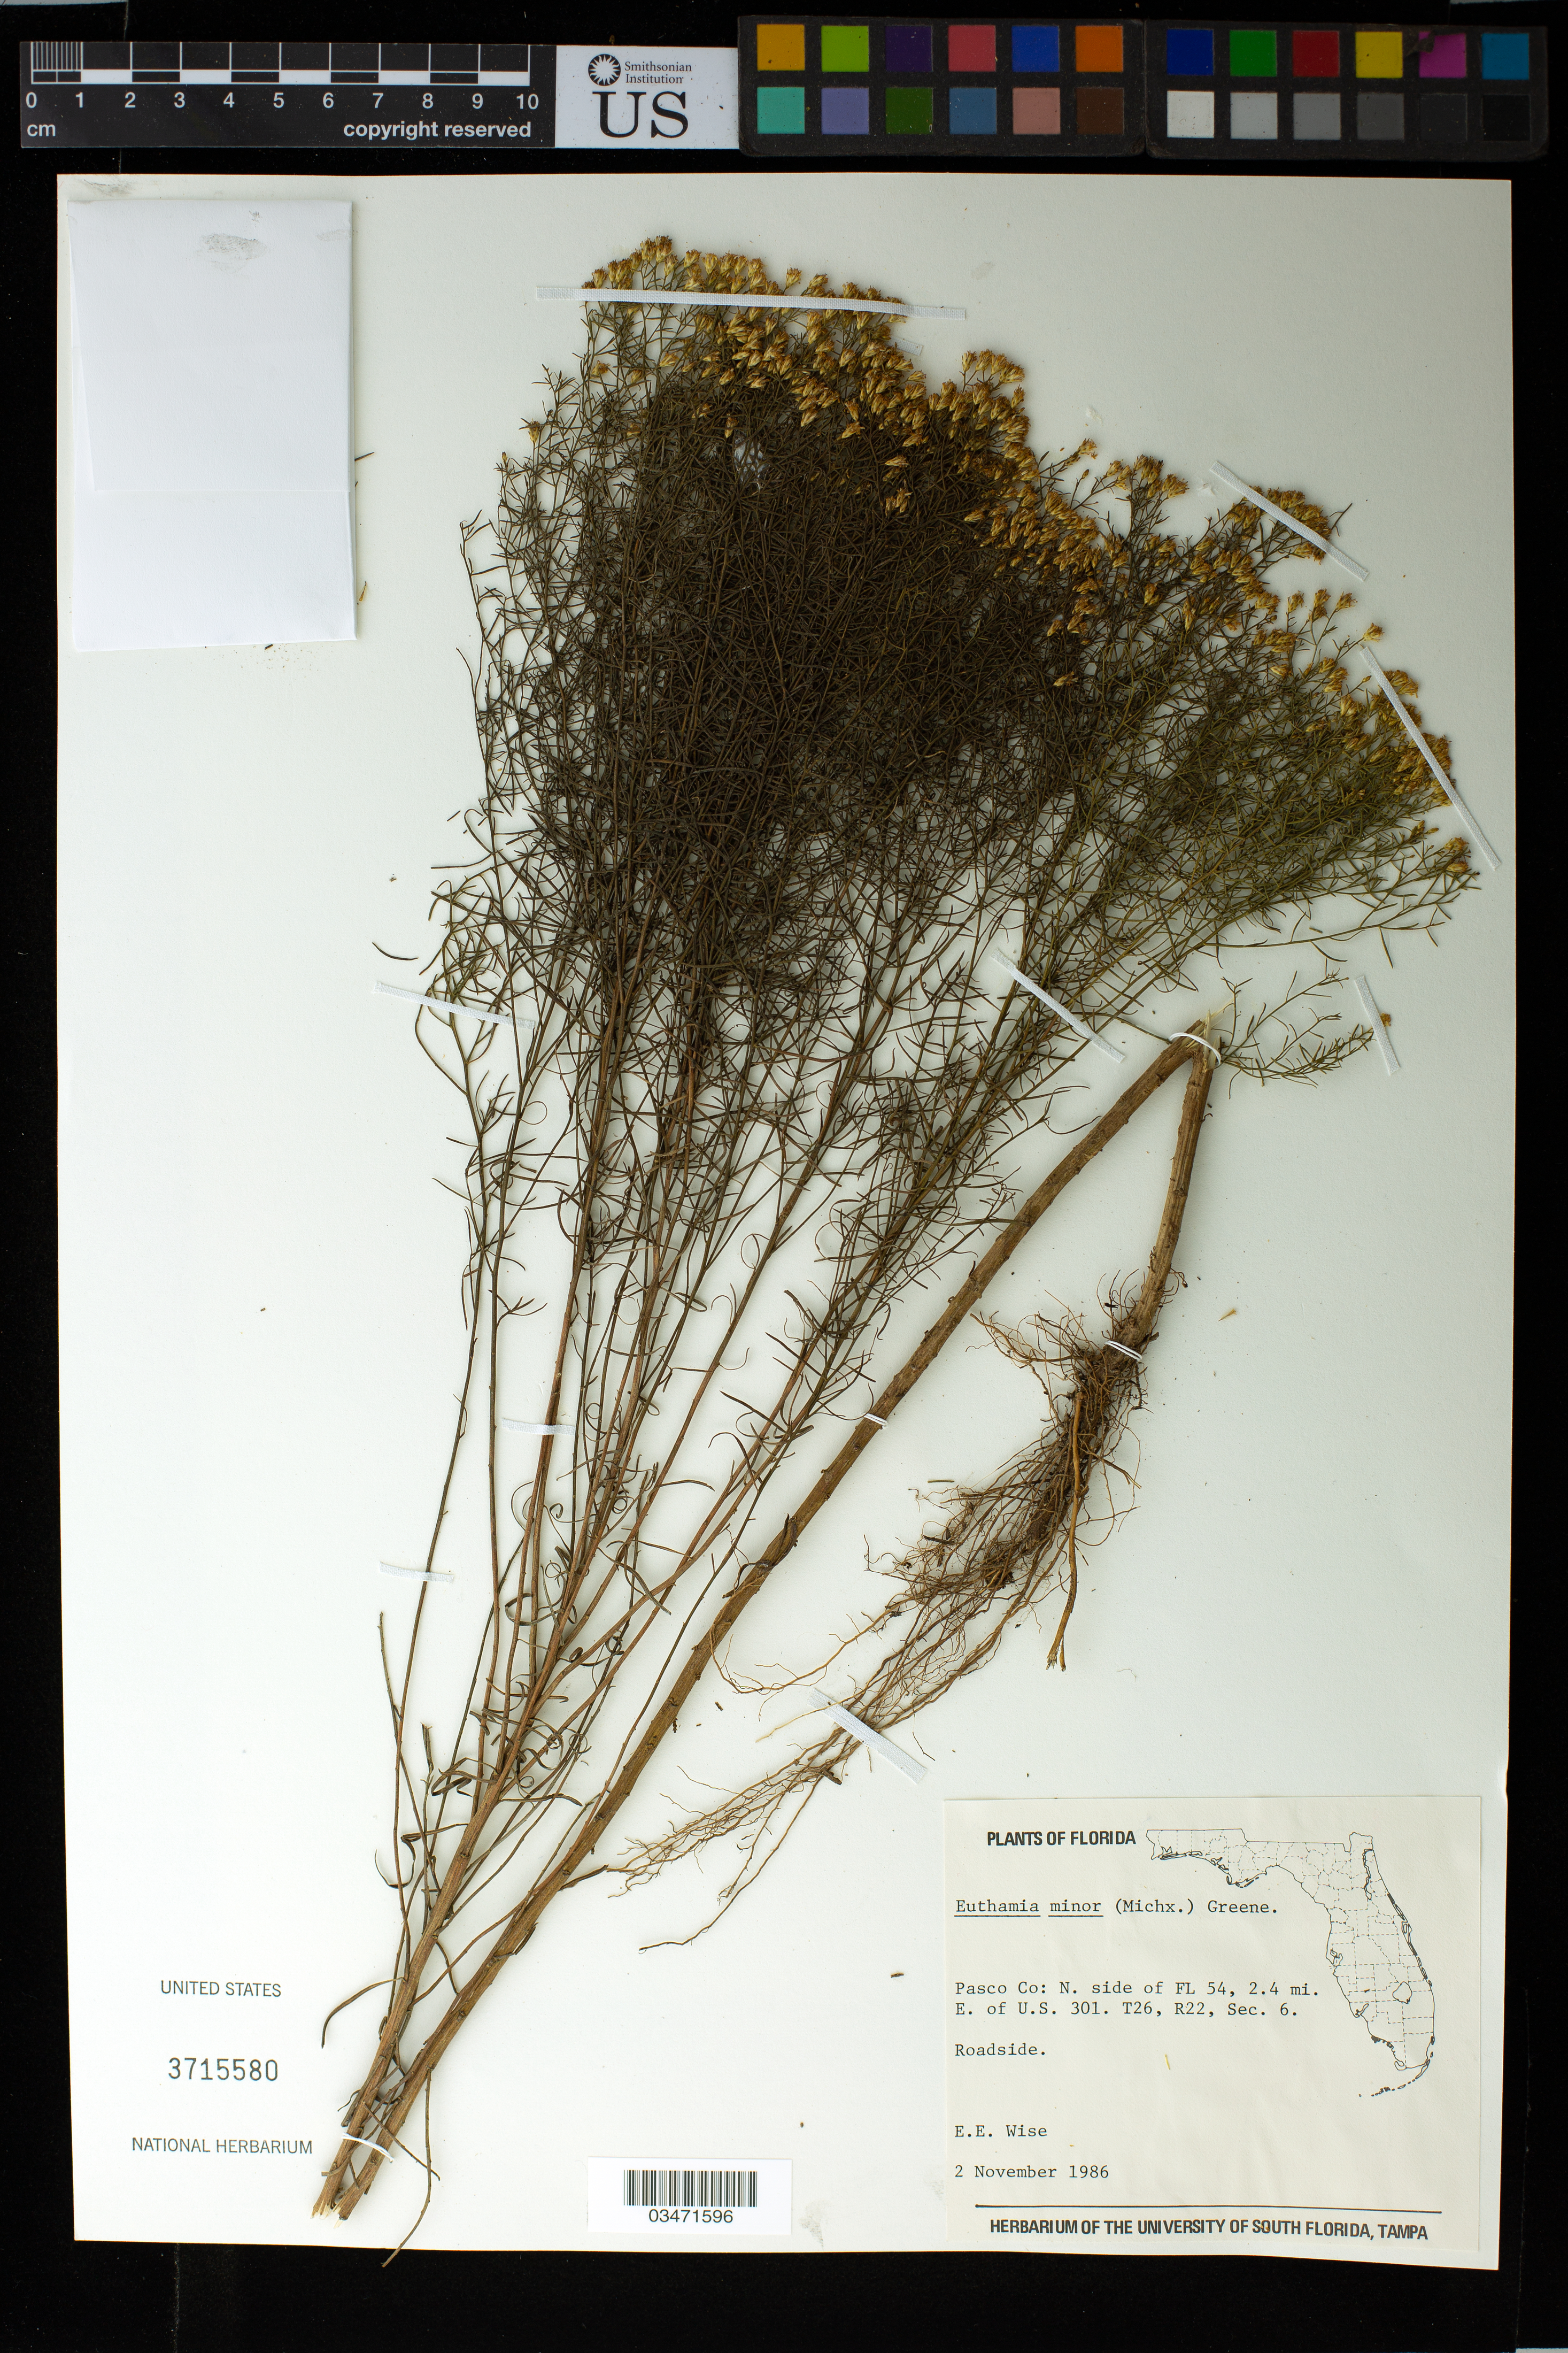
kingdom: Plantae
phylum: Tracheophyta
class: Magnoliopsida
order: Asterales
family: Asteraceae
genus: Euthamia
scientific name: Euthamia minor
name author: (Michx.) Greene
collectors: E. Wise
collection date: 1986-11-02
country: United States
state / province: Florida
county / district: Pasco County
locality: N side of FL 54, 2.4 mi. E of US 301, T26, R22, Sec. 6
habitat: Roadside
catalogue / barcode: US 3715580